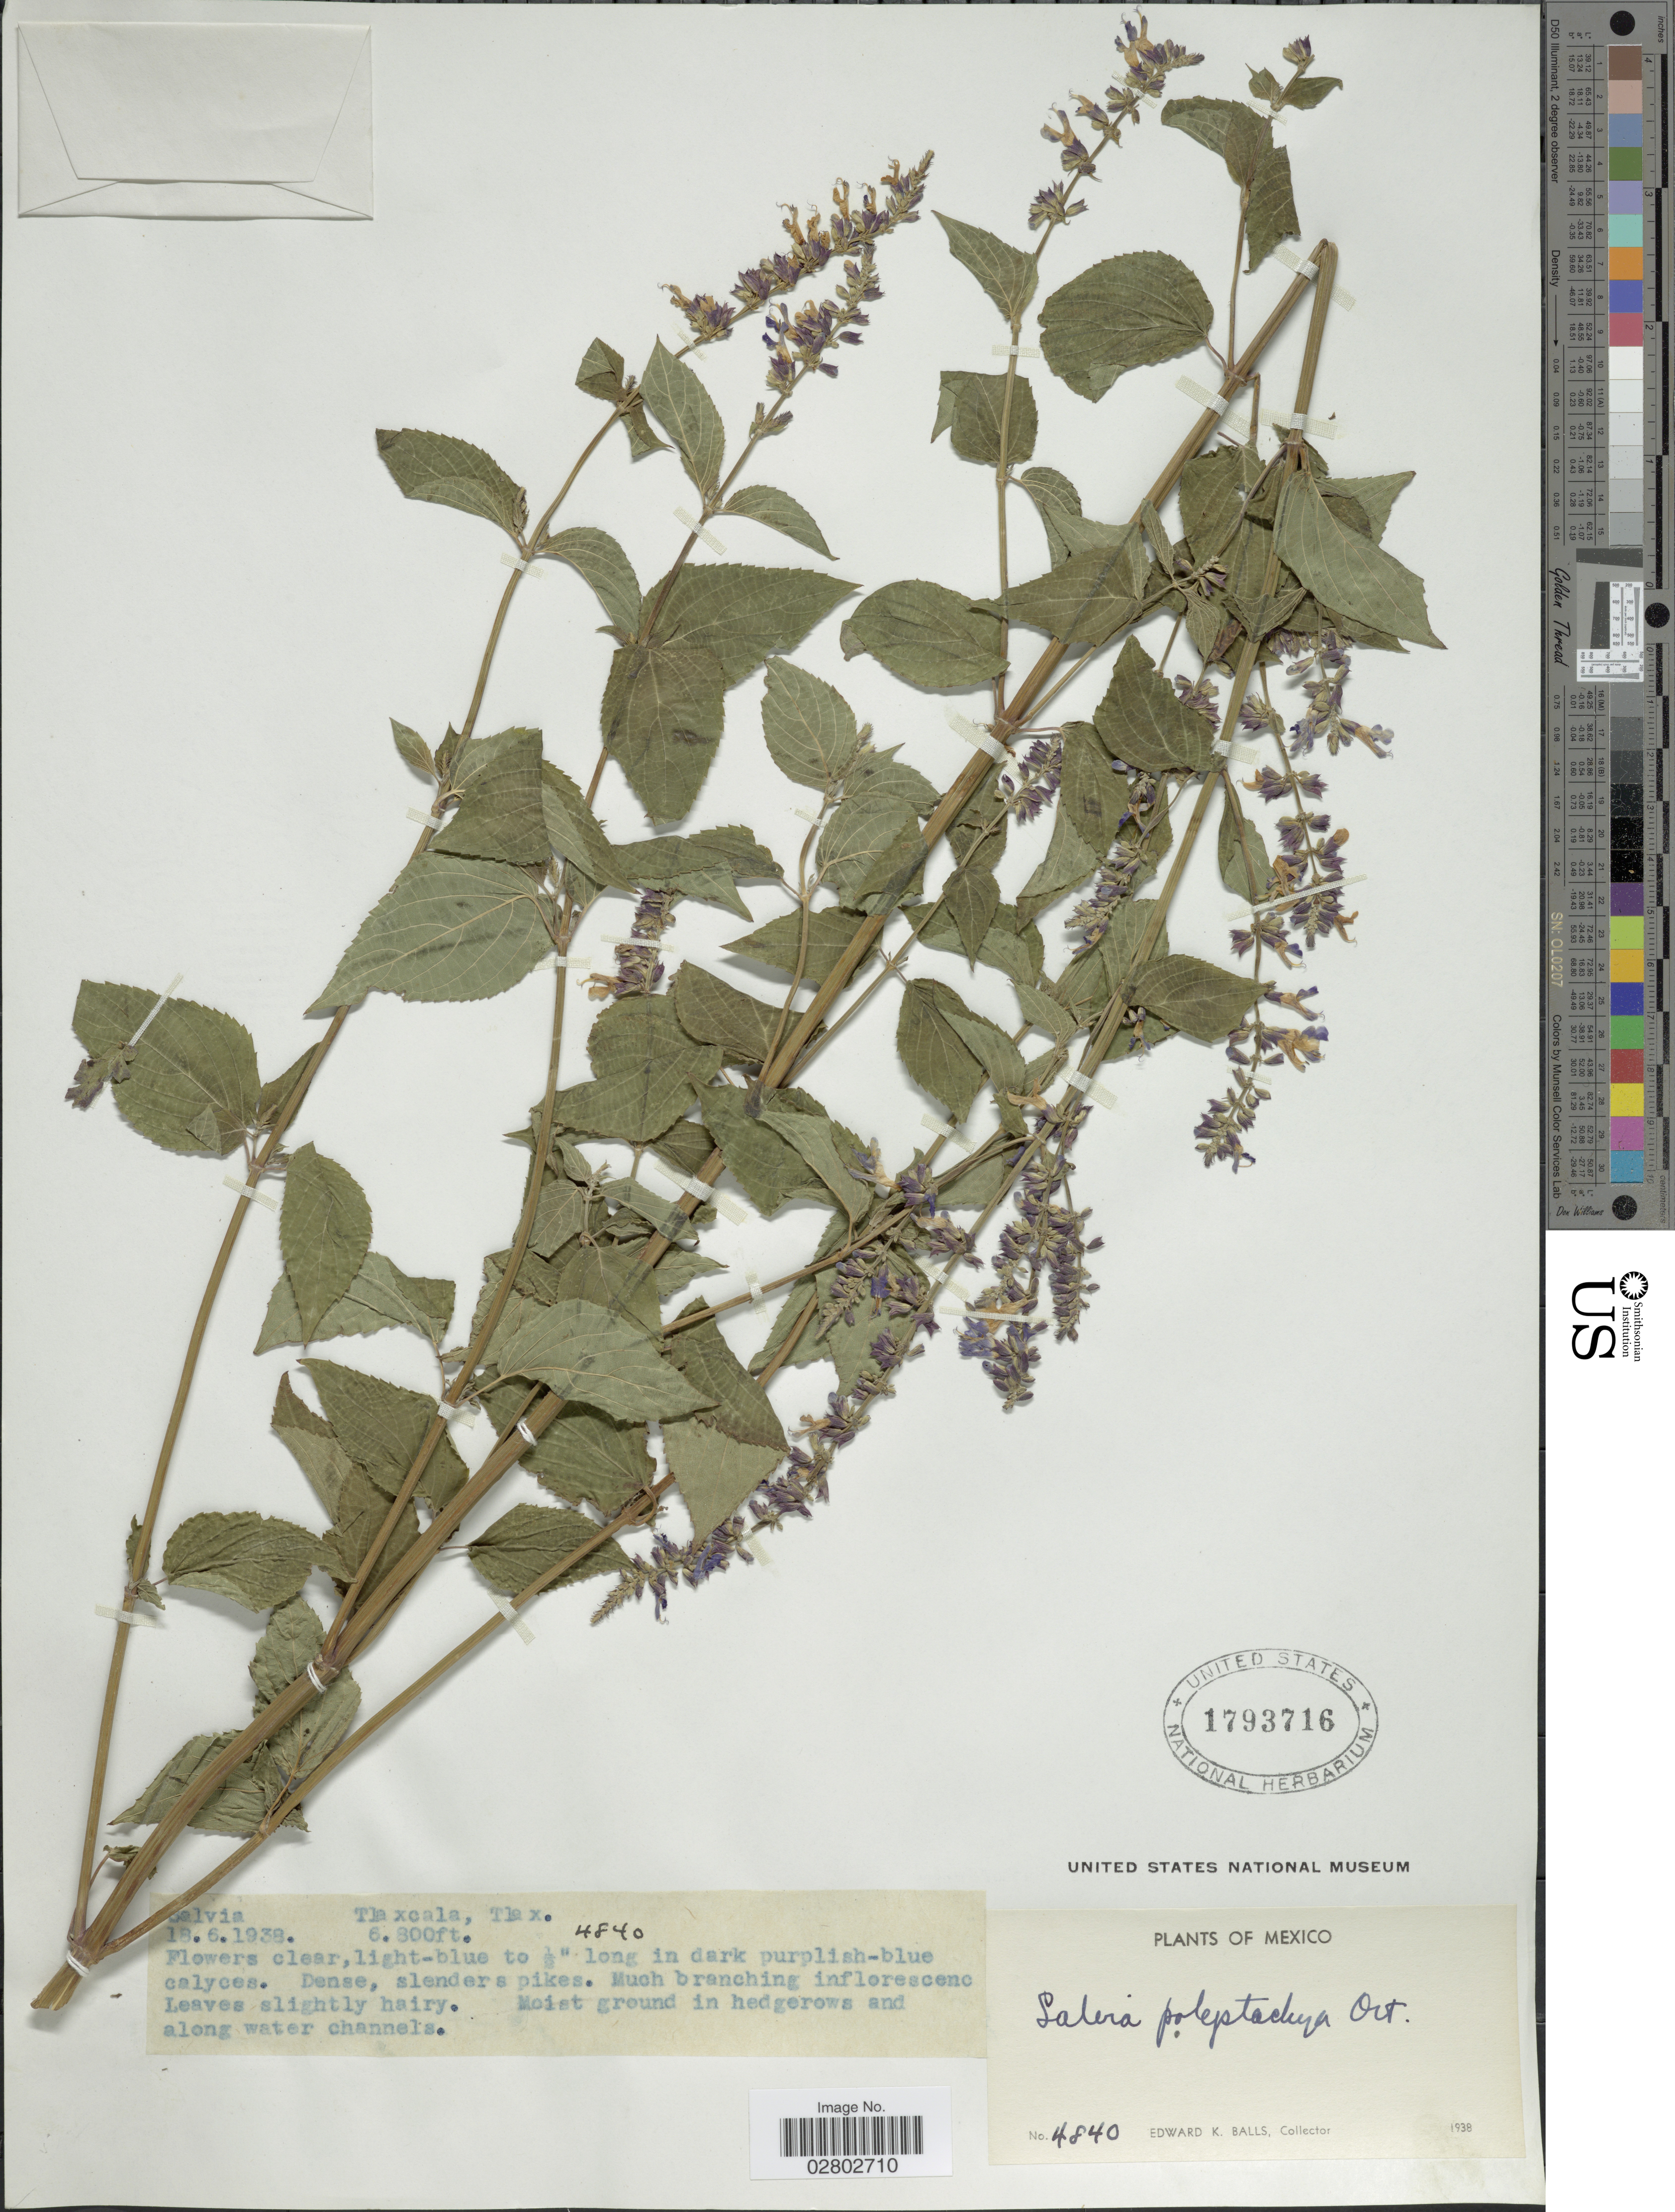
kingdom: Plantae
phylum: Tracheophyta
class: Magnoliopsida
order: Lamiales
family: Lamiaceae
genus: Salvia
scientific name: Salvia polystachya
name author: Cav.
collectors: E. K. Balls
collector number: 4840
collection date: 1938-06-18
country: Mexico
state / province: Tlaxcala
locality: Tlax.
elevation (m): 2073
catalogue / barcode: US 1793716